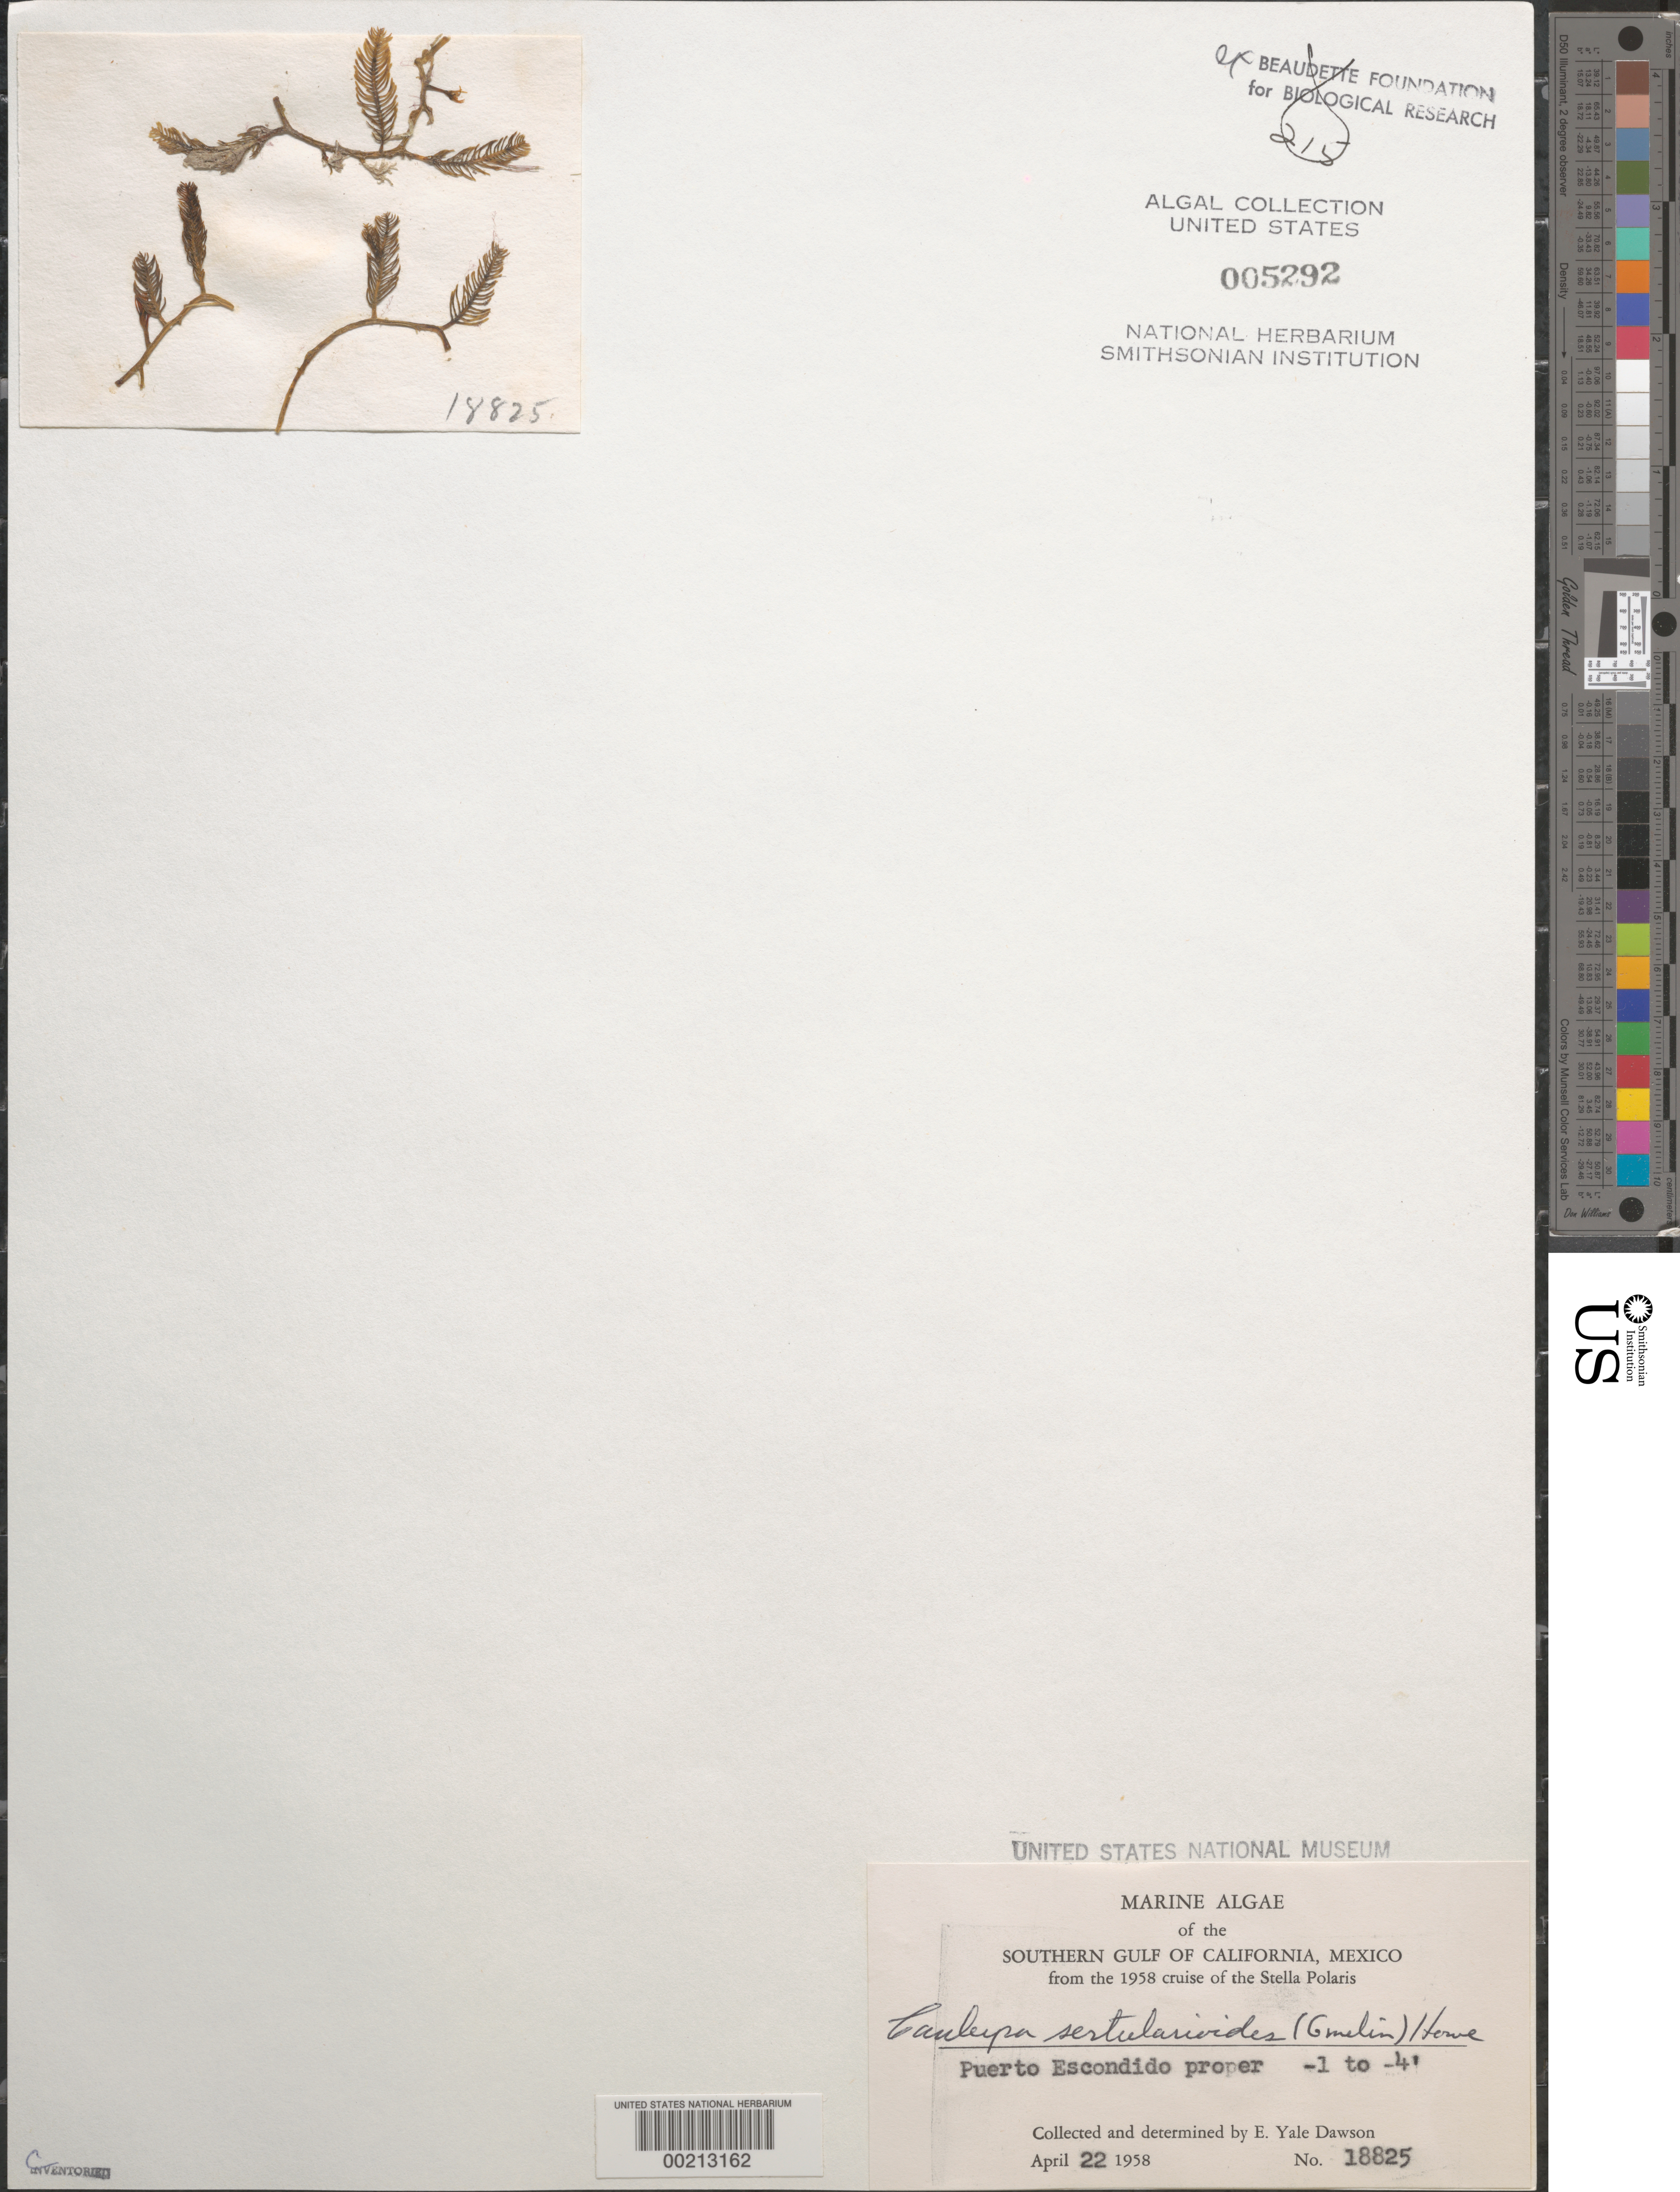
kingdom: Plantae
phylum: Chlorophyta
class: Ulvophyceae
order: Bryopsidales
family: Caulerpaceae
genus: Caulerpa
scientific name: Caulerpa sertularioides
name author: (S.G. Gmel.) M. Howe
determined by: Dawson, E. Y.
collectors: E. Y. Dawson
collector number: EYD 18825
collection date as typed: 22 Apr 1958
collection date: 1958-04-22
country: Mexico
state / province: Baja California Sur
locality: Puerto Escondido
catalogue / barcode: US 5292